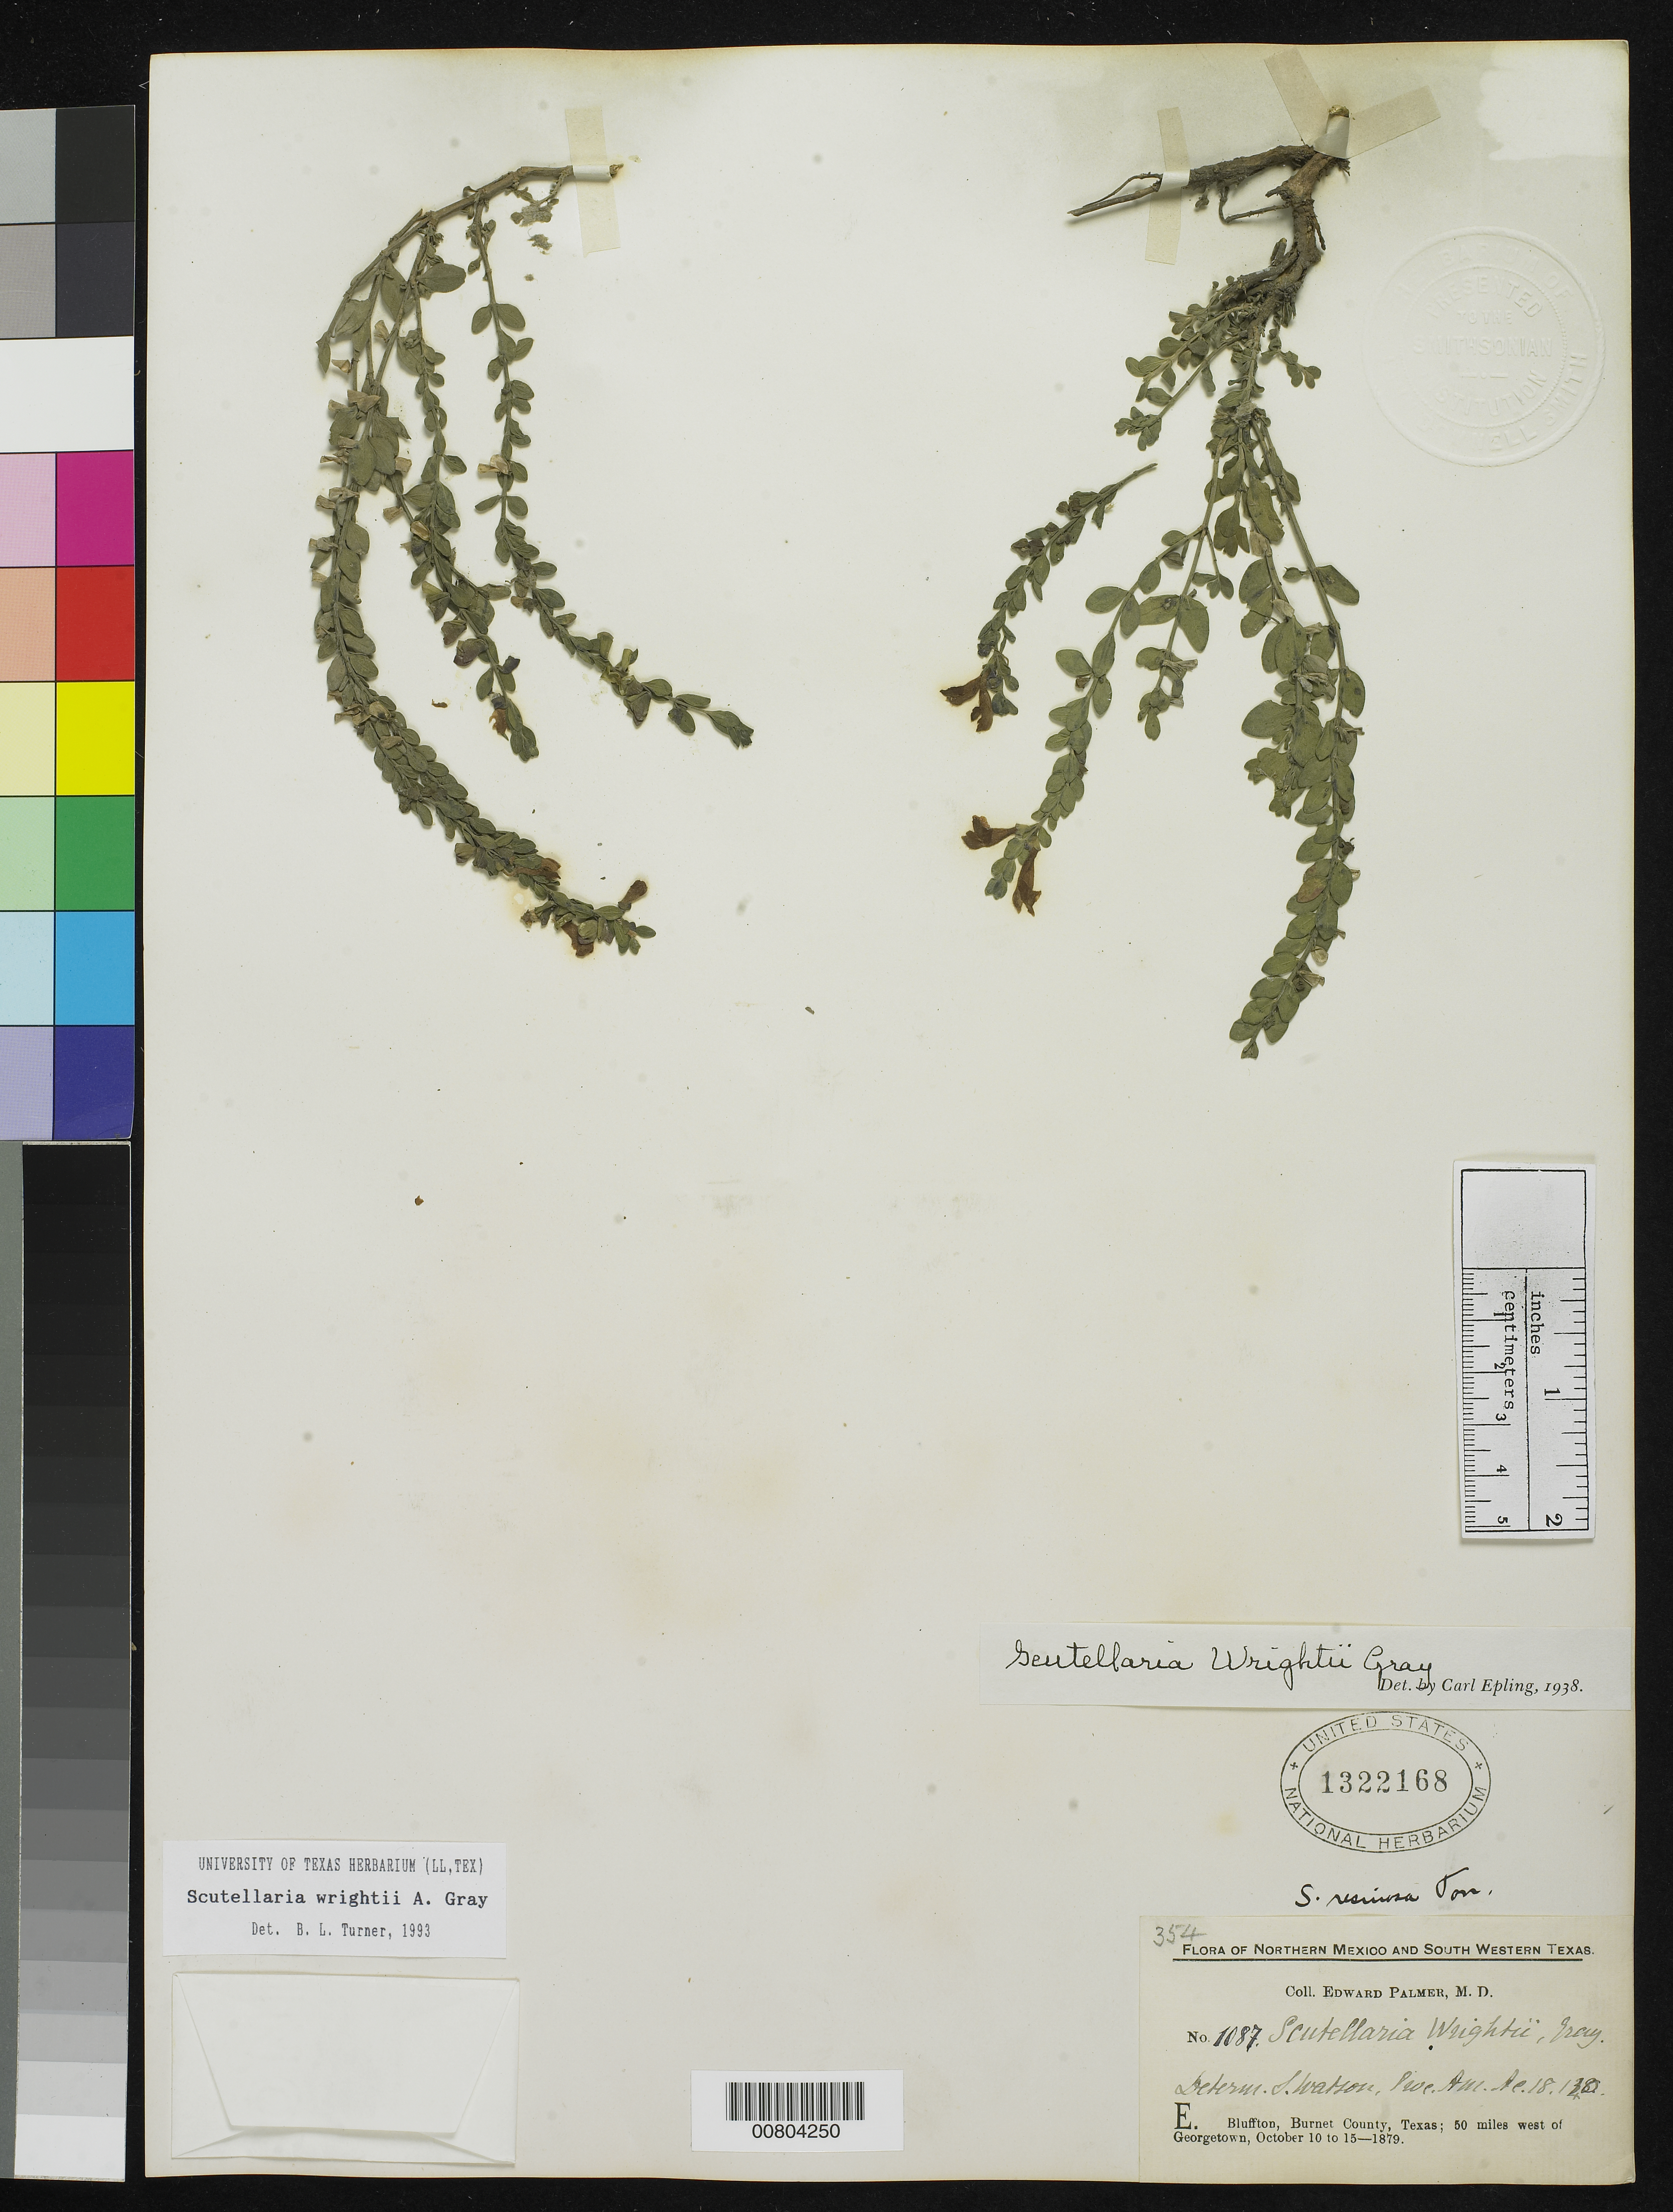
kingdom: Plantae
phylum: Tracheophyta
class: Magnoliopsida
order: Lamiales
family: Lamiaceae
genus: Scutellaria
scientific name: Scutellaria wrightii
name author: A. Gray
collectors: E. Palmer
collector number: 1087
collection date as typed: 10 Oct 1879 to 15 Oct 1979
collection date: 1879-10-10/1979-10-15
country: United States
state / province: Texas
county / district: Burnet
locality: E. Bluffton, Burnet County, Texas; 50 miles west of Georgetown.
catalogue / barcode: US 1322168